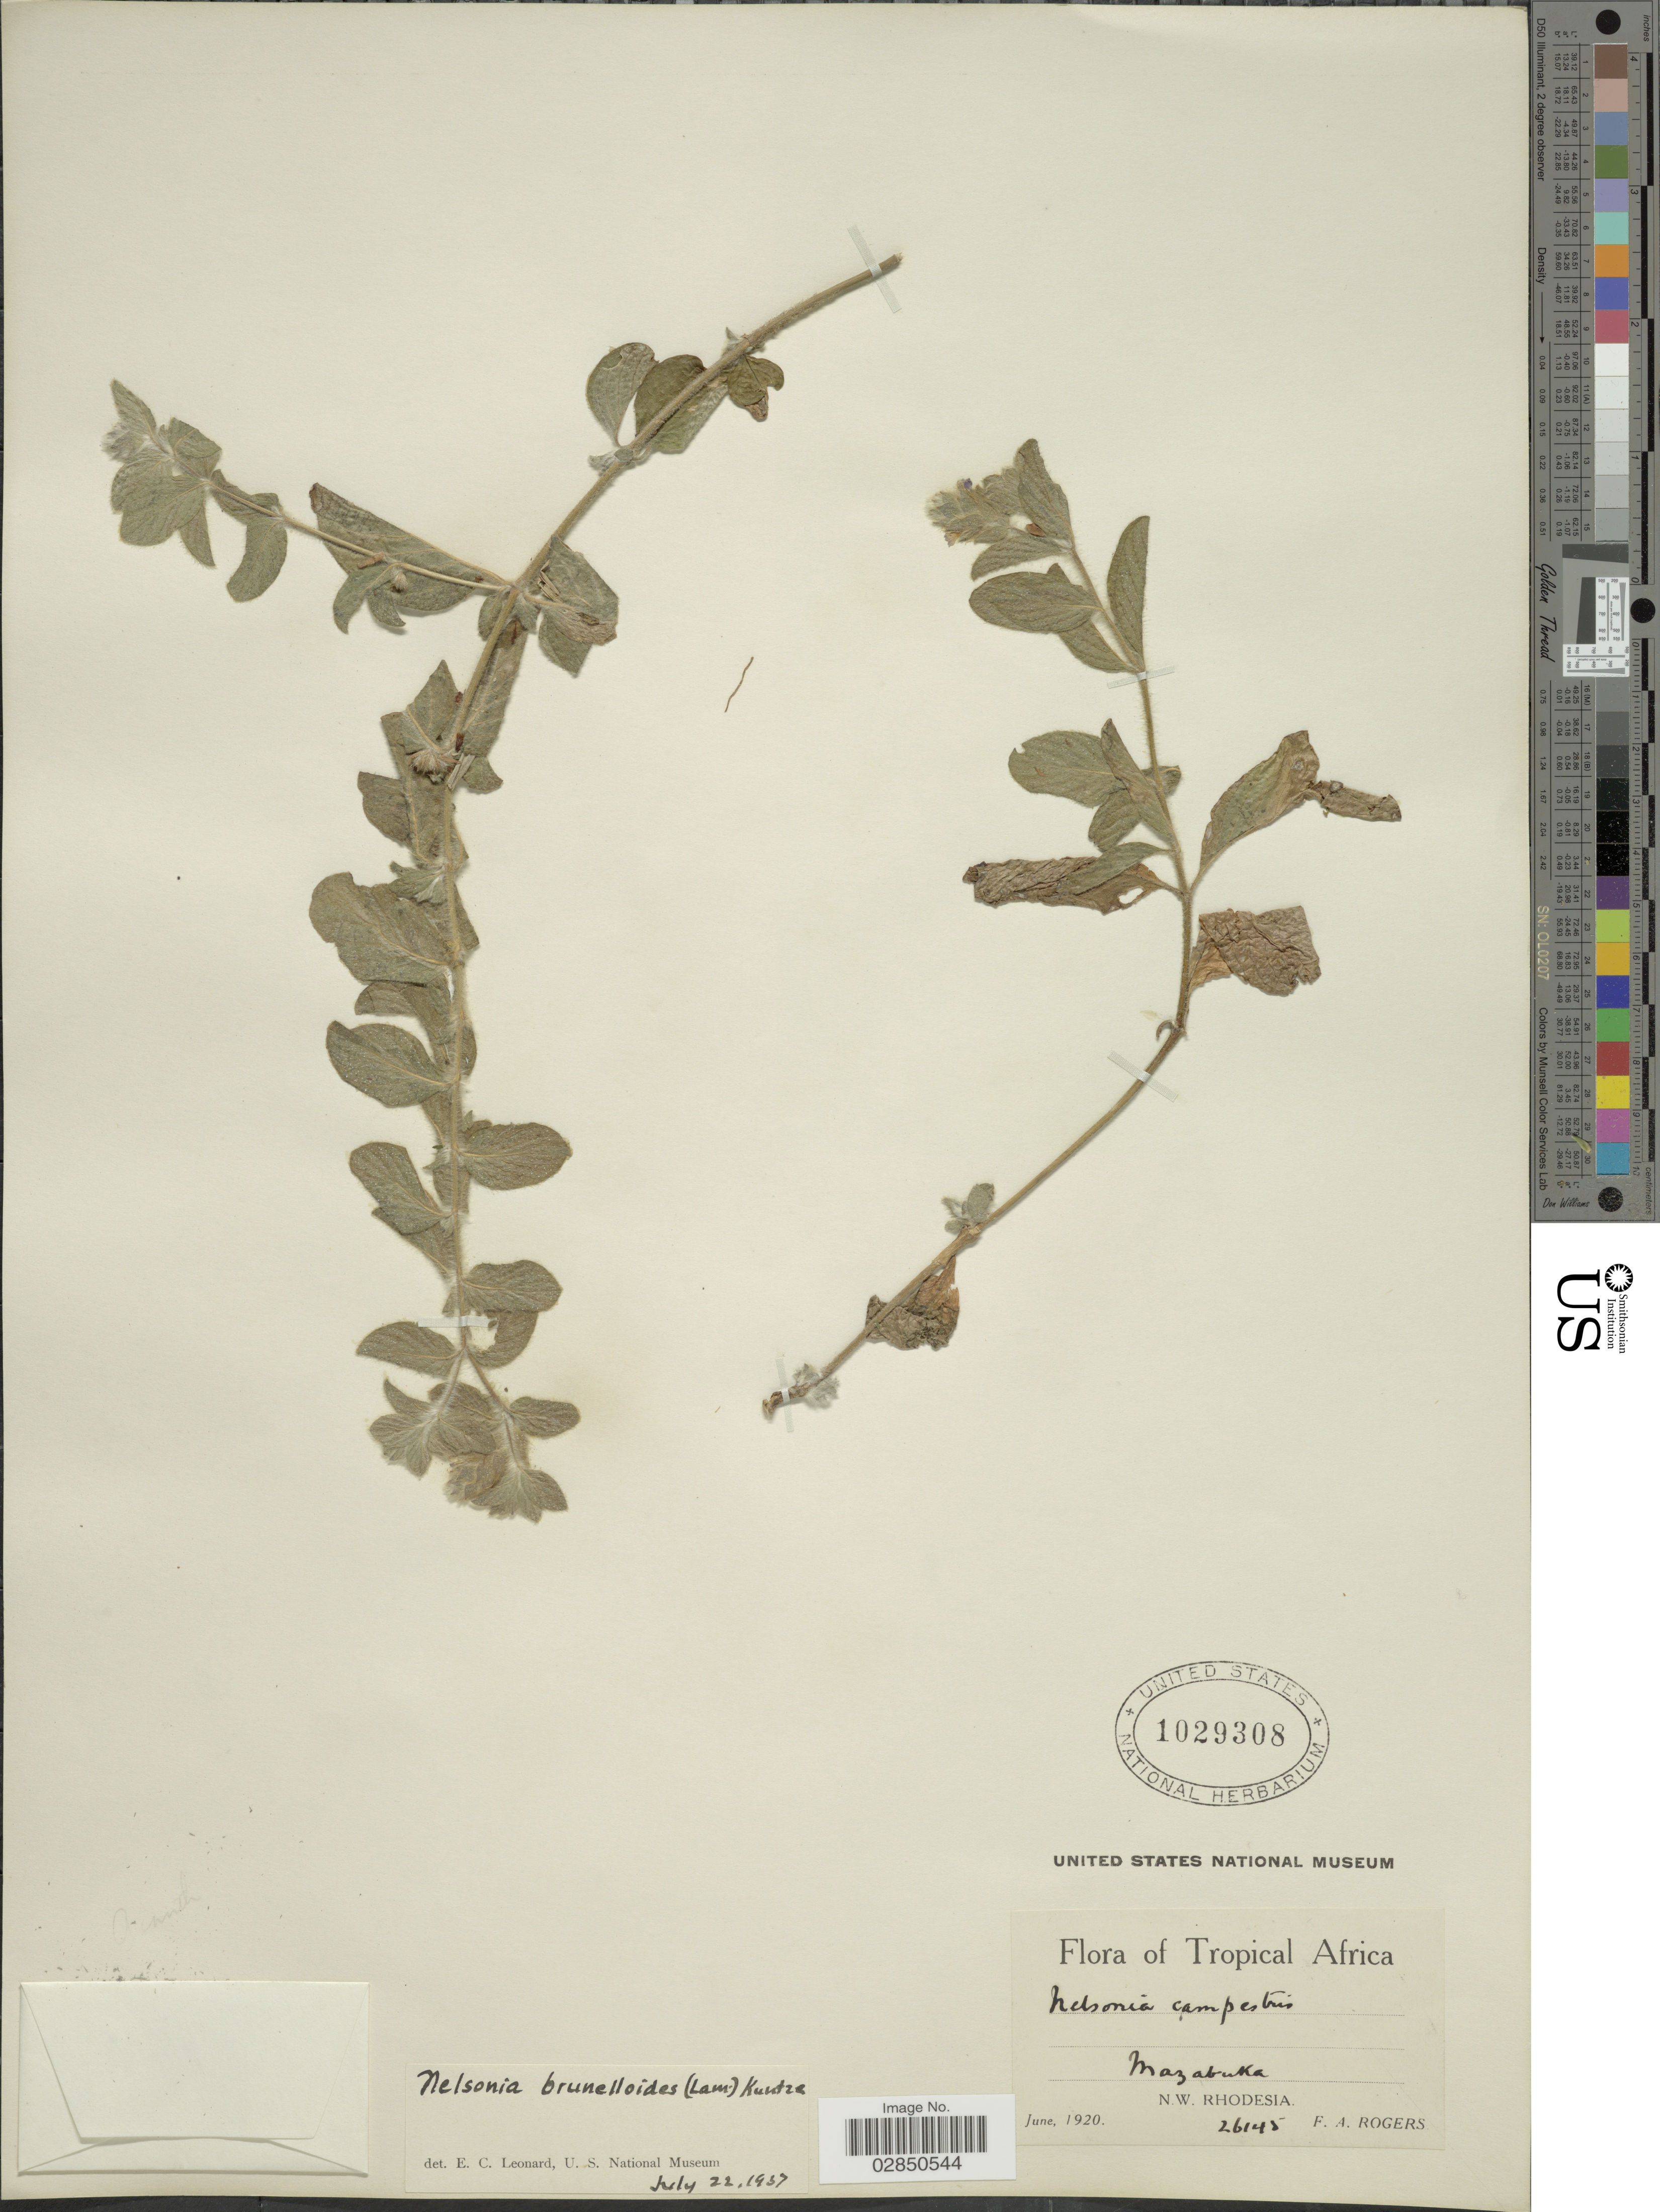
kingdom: Plantae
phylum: Tracheophyta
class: Magnoliopsida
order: Lamiales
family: Acanthaceae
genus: Nelsonia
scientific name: Nelsonia canescens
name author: (Lam.) Spreng.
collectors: F. A. Rogers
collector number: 26145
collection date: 1920-06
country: Zimbabwe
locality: Mazabuka, N.W. Rhodesia.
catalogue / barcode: US 1029308